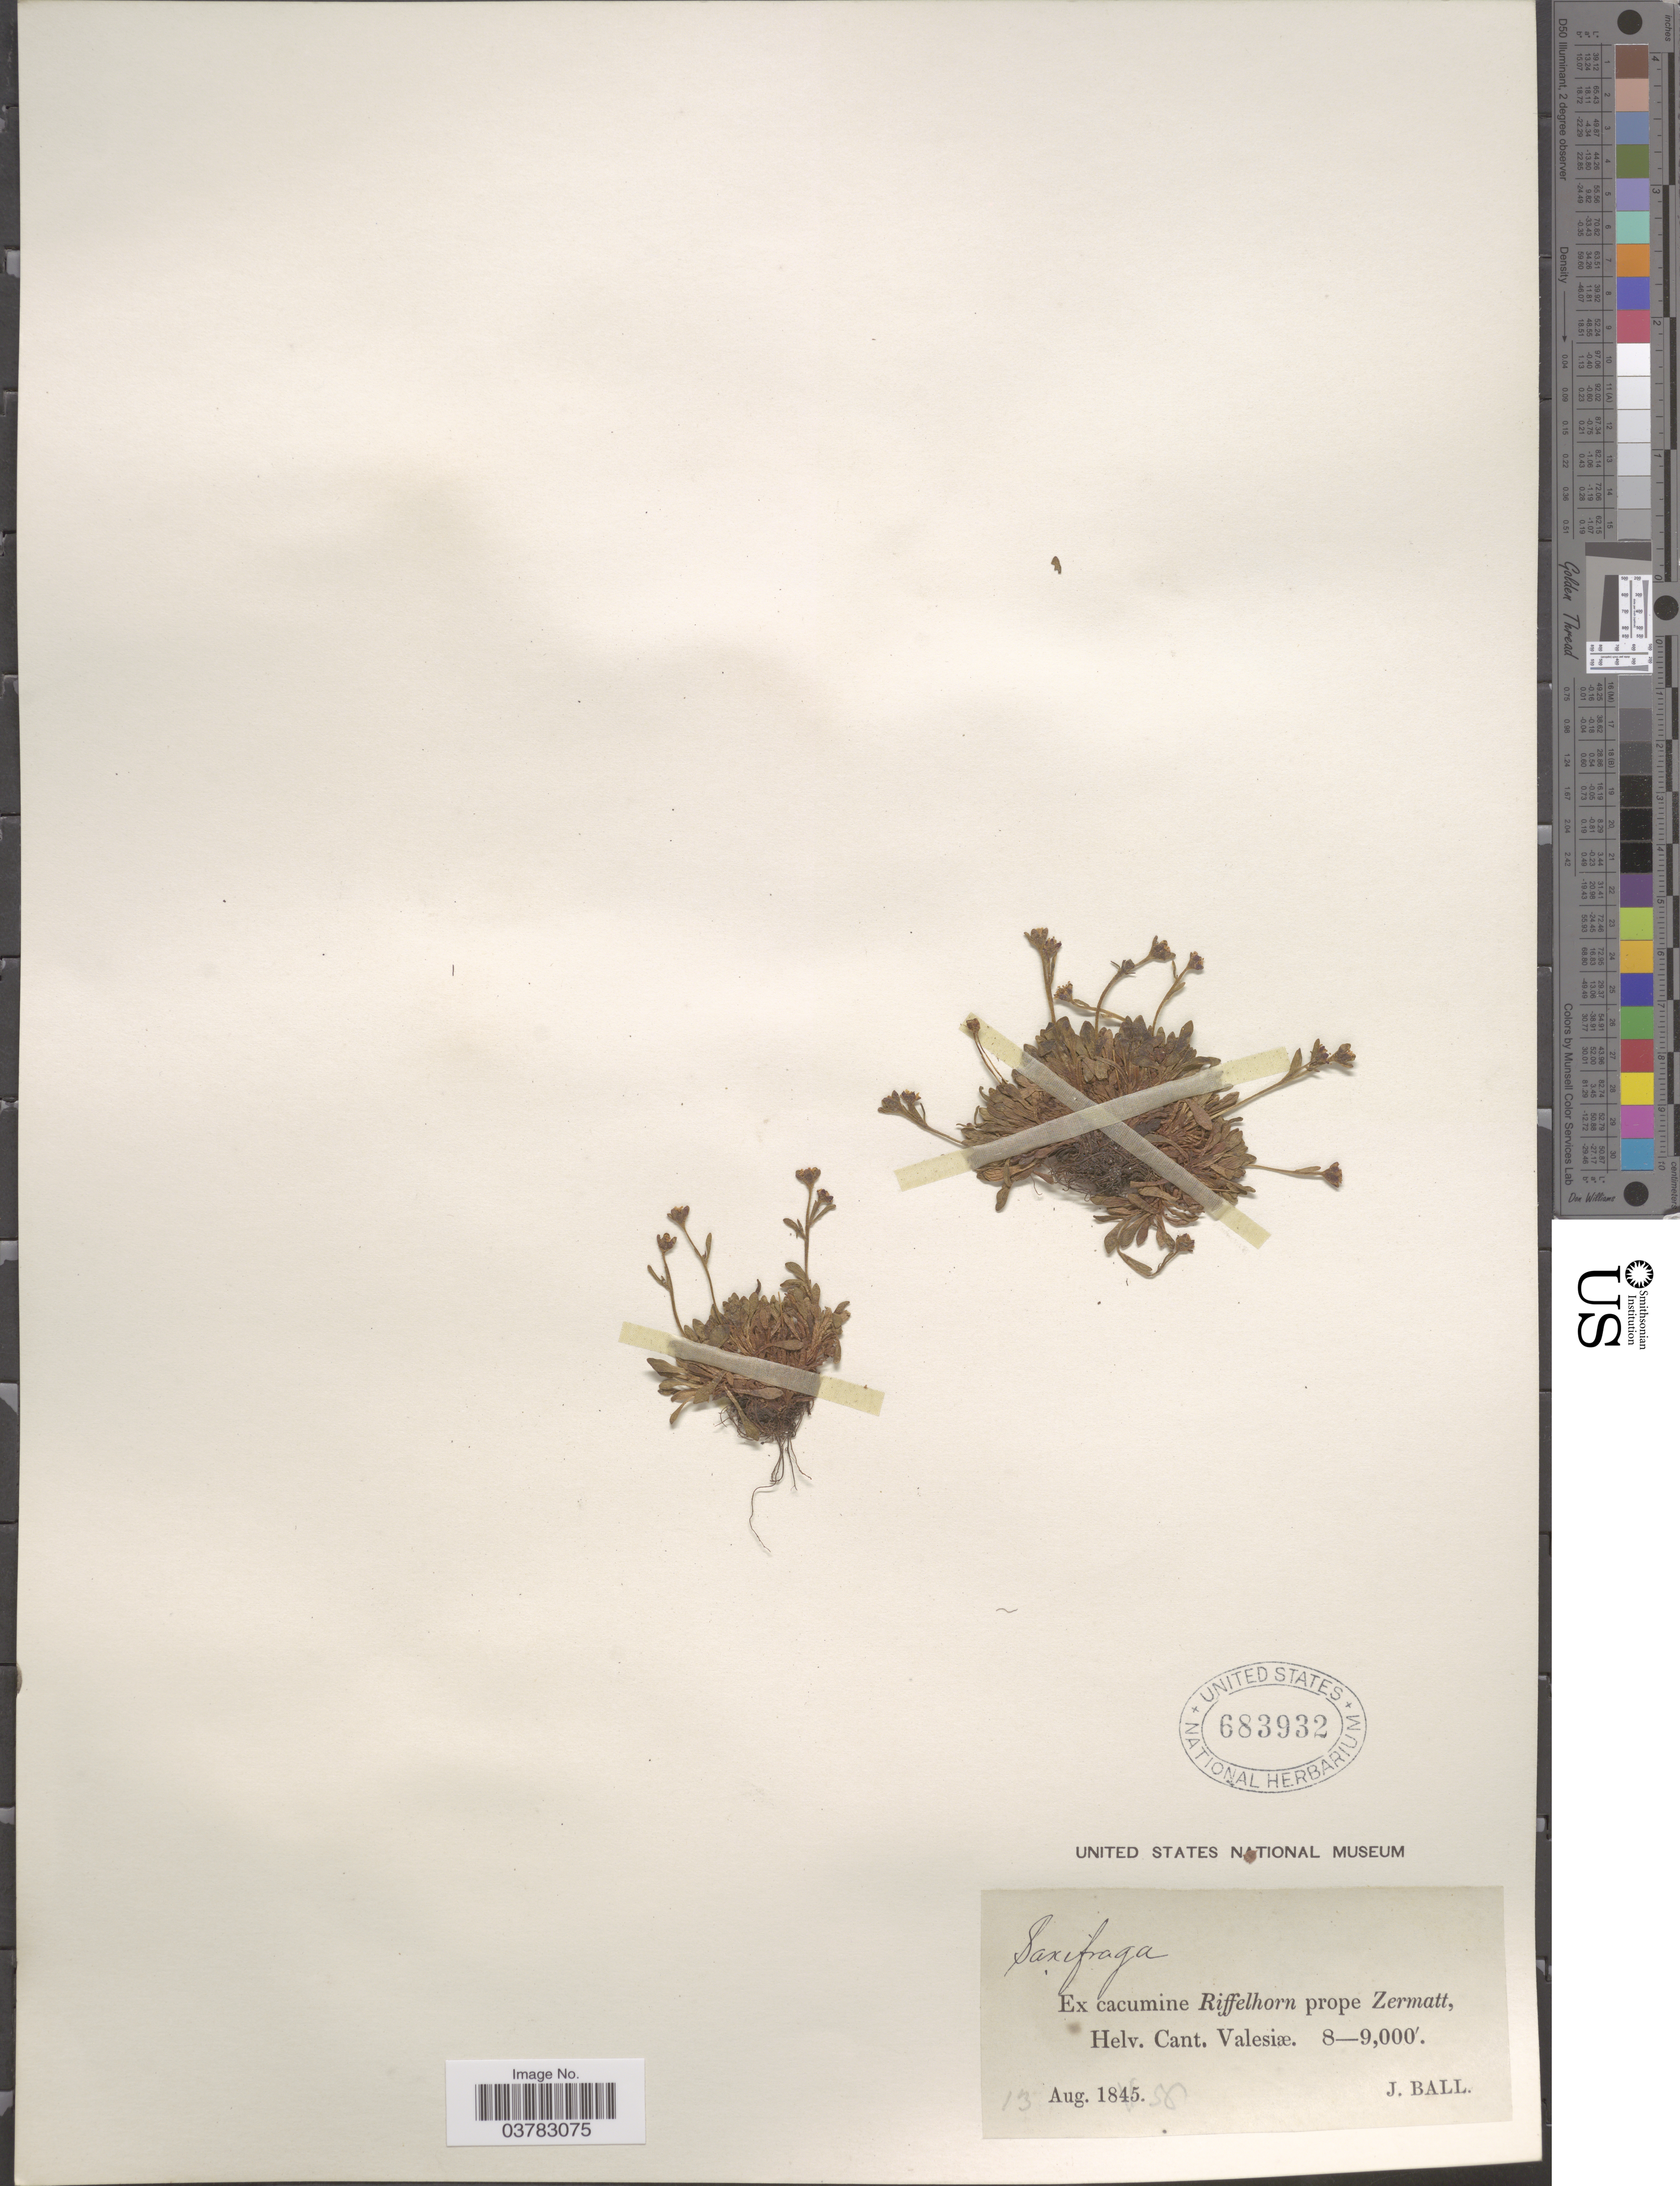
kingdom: Plantae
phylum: Tracheophyta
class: Magnoliopsida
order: Saxifragales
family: Saxifragaceae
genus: Saxifraga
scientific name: Saxifraga sp.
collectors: J. Ball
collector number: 13?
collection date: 1856-08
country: Switzerland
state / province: Valais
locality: Ex cacumine Riffelhorn prope Zermatt, Helv. Cant. Valesiæ.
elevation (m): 2438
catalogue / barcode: US 683932